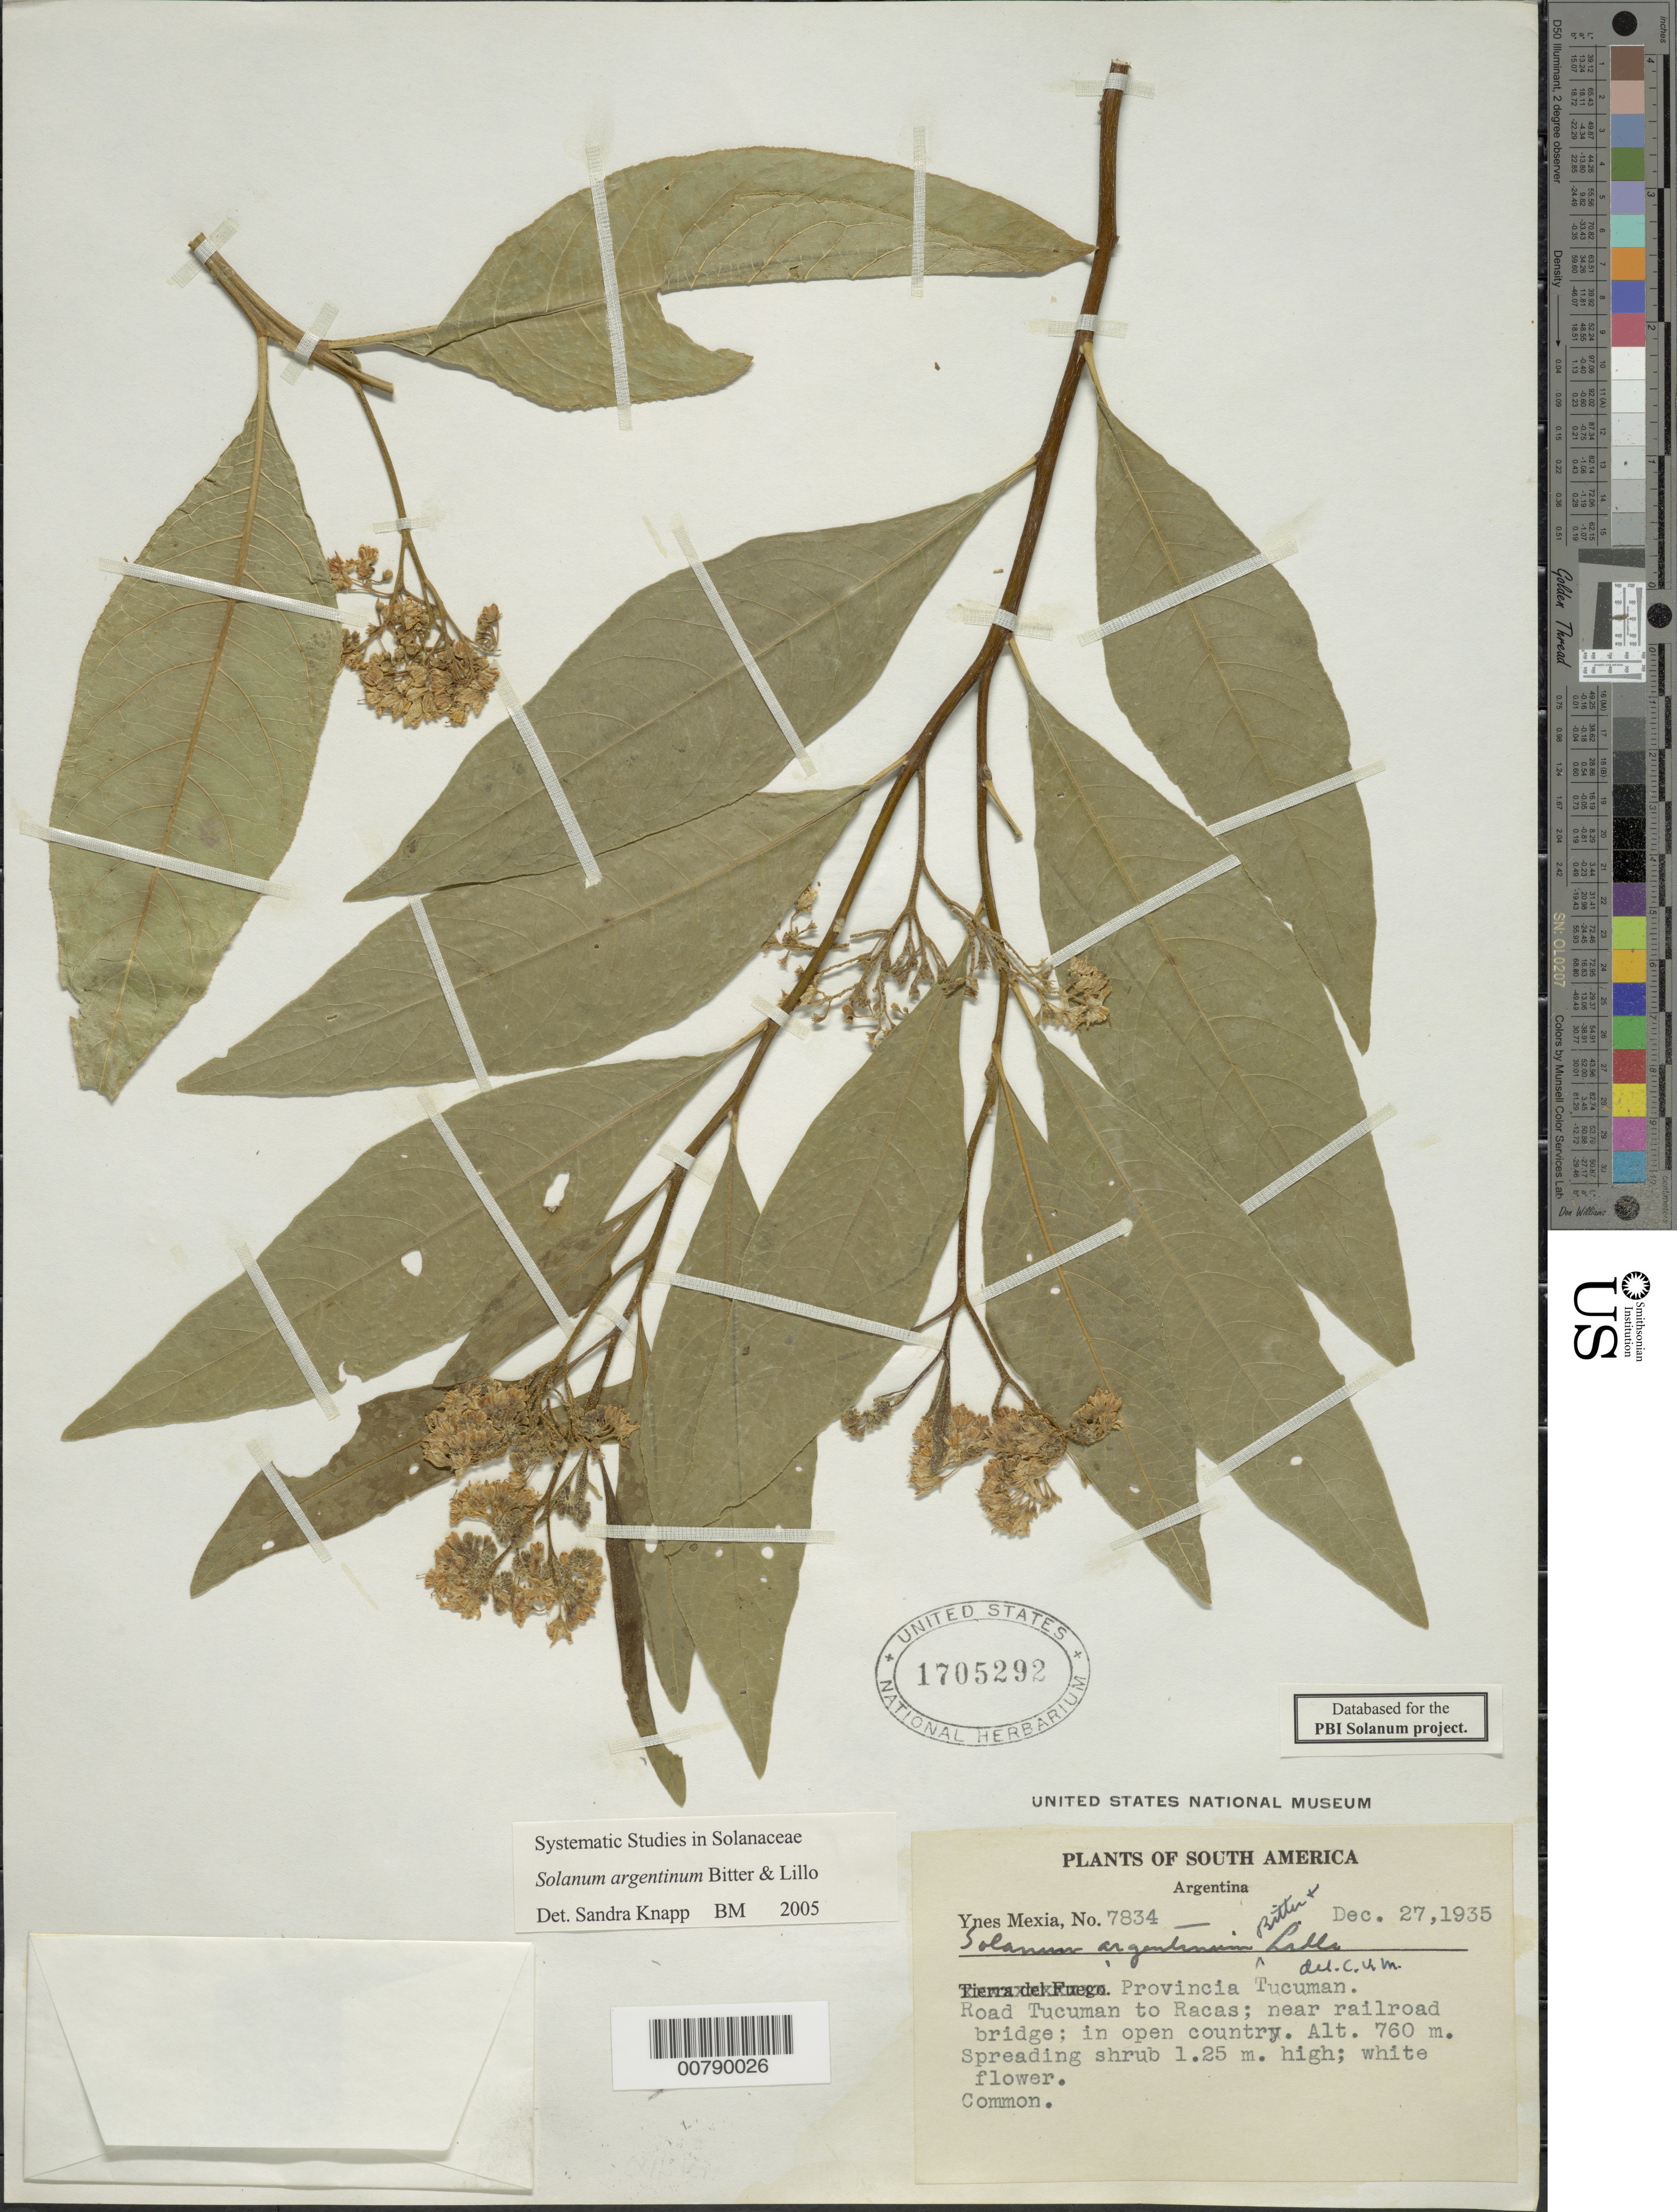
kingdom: Plantae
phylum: Tracheophyta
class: Magnoliopsida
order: Solanales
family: Solanaceae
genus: Solanum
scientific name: Solanum argentinum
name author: Bitter & Lillo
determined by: Knapp, S. D.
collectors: Y. Mexia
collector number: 7834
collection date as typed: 27 Dec 1935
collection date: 1935-12-27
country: Argentina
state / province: Tucumán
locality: road Tucumán to Racas, railroad bridge in open country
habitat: open country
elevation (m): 762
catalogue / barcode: US 1705292